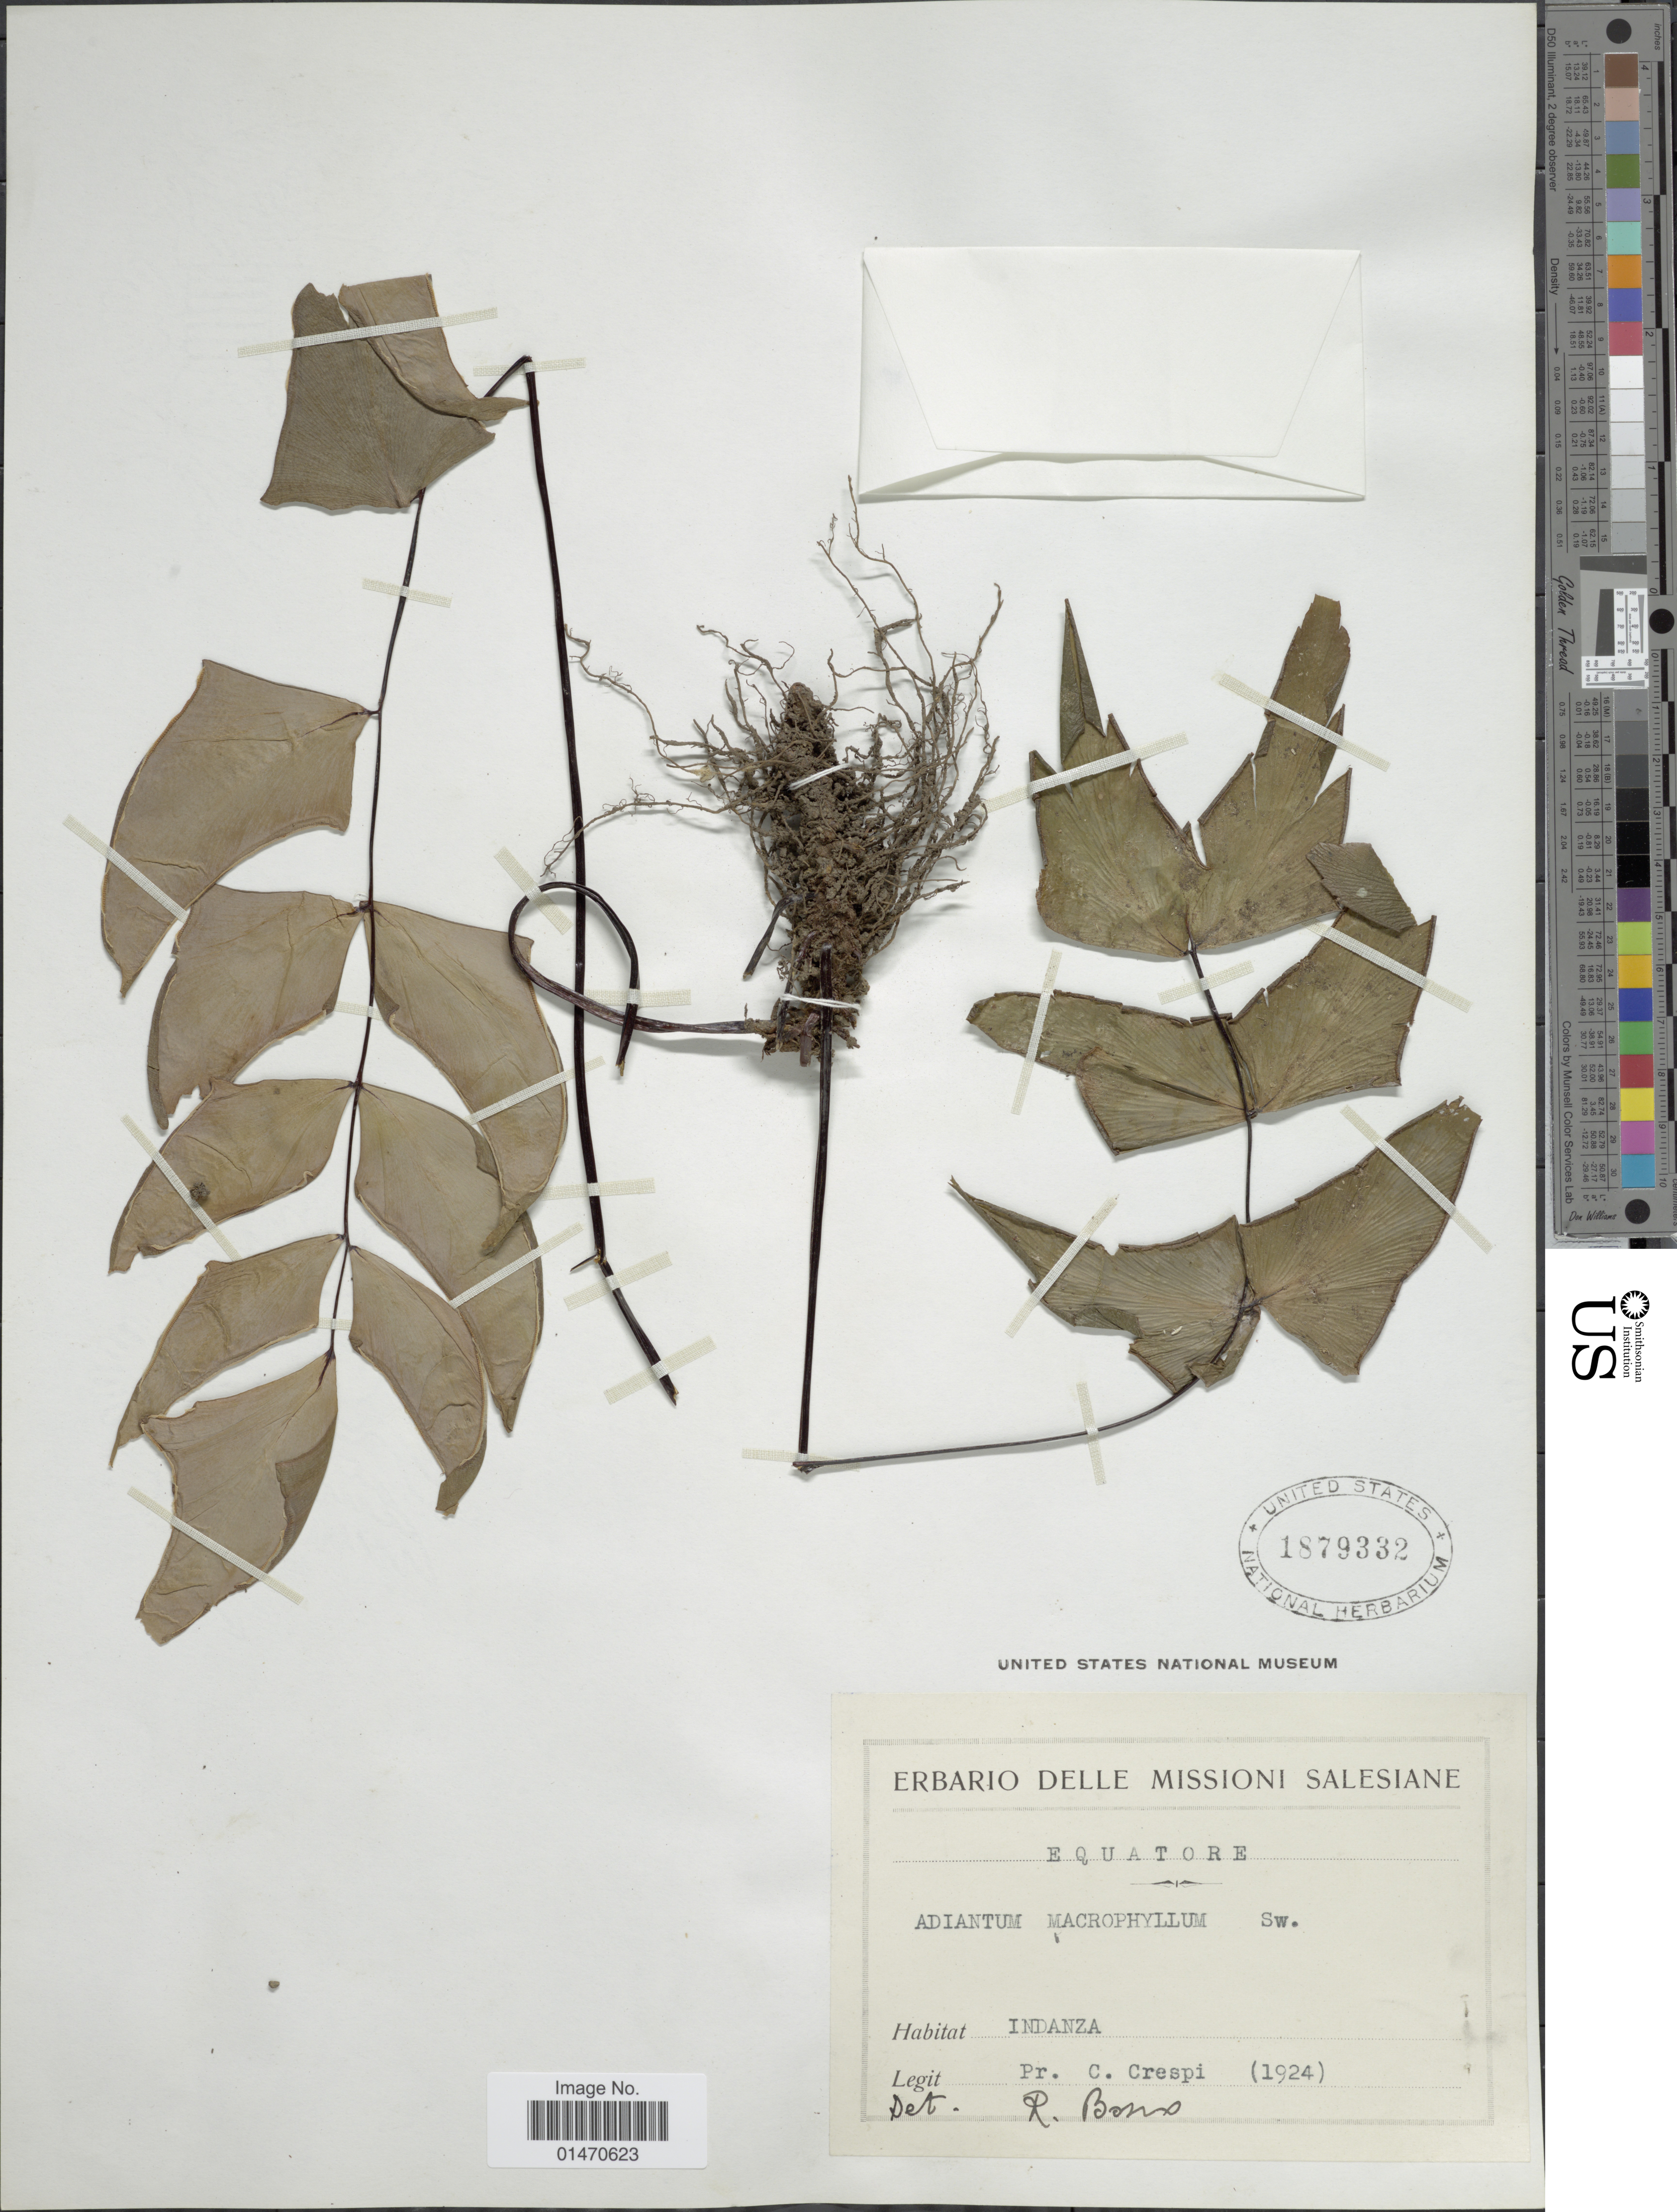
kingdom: Plantae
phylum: Tracheophyta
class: Polypodiopsida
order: Polypodiales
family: Pteridaceae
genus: Adiantum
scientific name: Adiantum macrophyllum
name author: Sw.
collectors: C. Crespi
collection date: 1924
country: Ecuador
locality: Indanza, Equatore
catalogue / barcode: US 1879332